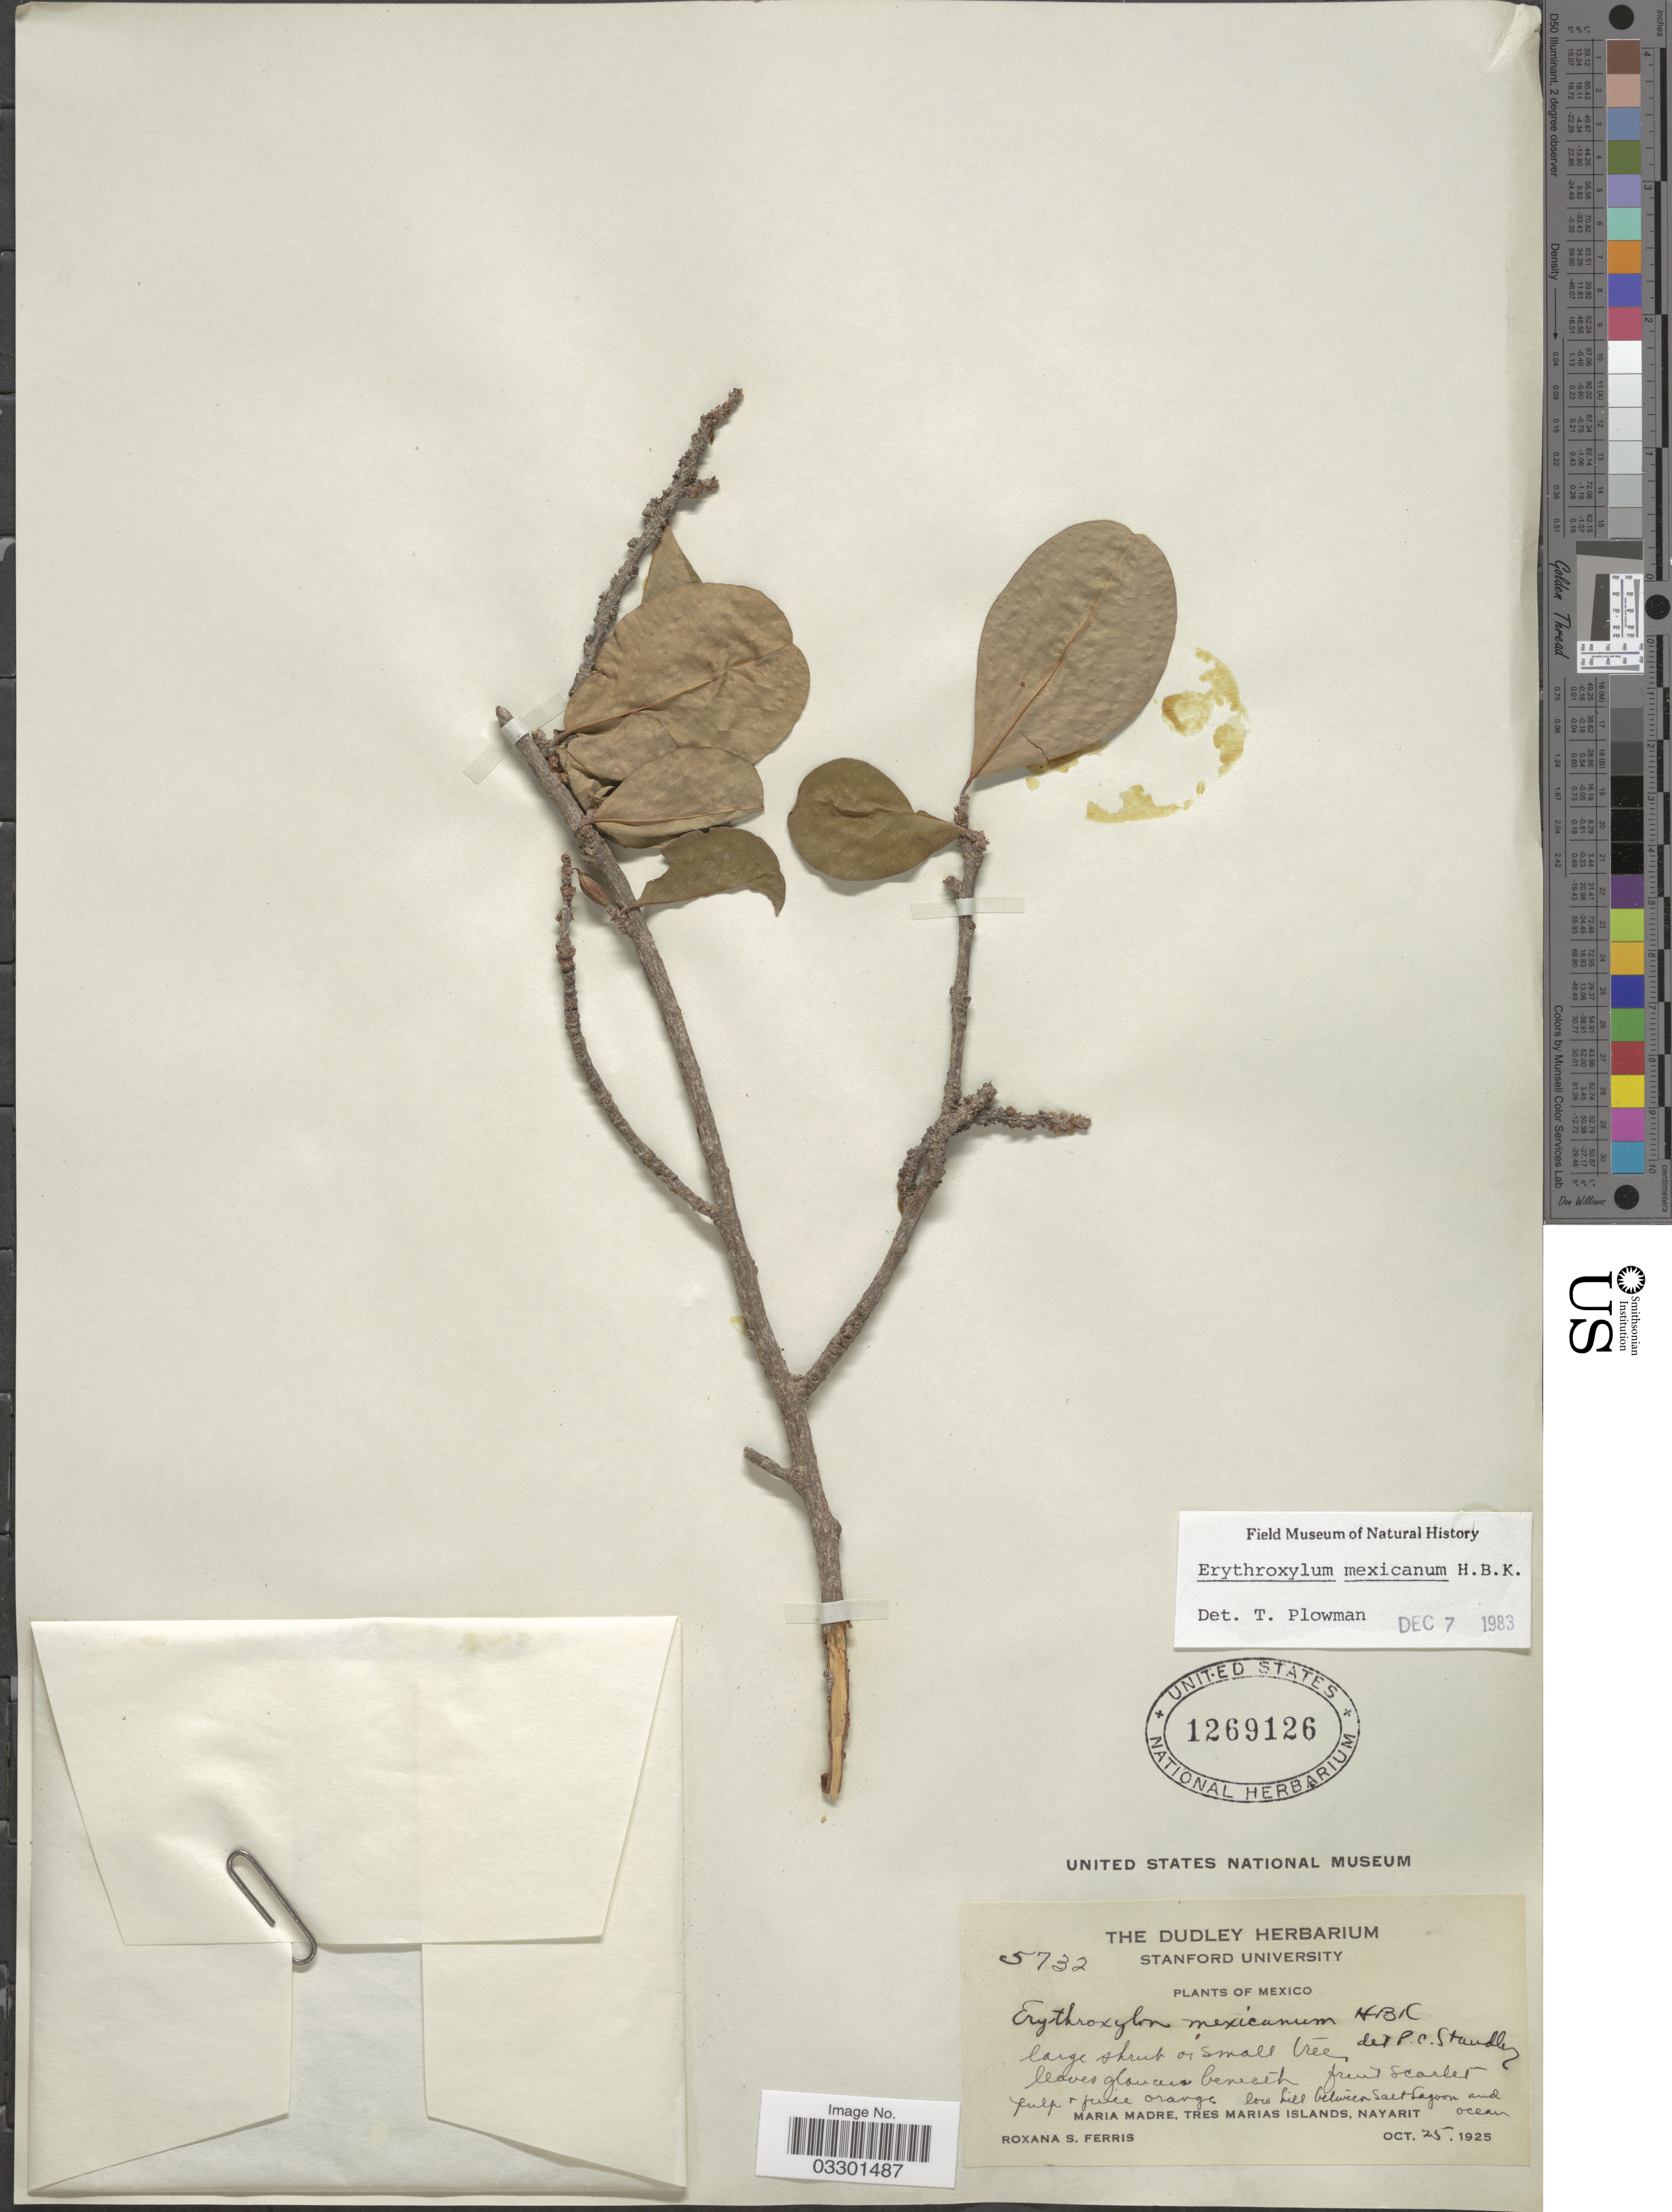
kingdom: Plantae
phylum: Tracheophyta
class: Magnoliopsida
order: Malpighiales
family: Erythroxylaceae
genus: Erythroxylum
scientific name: Erythroxylum mexicanum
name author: Kunth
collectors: R. S. Ferris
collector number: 5732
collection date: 1925-10-25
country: Mexico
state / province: Nayarit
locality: Maria Madre, Tres Marias Islands.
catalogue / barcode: US 1269126